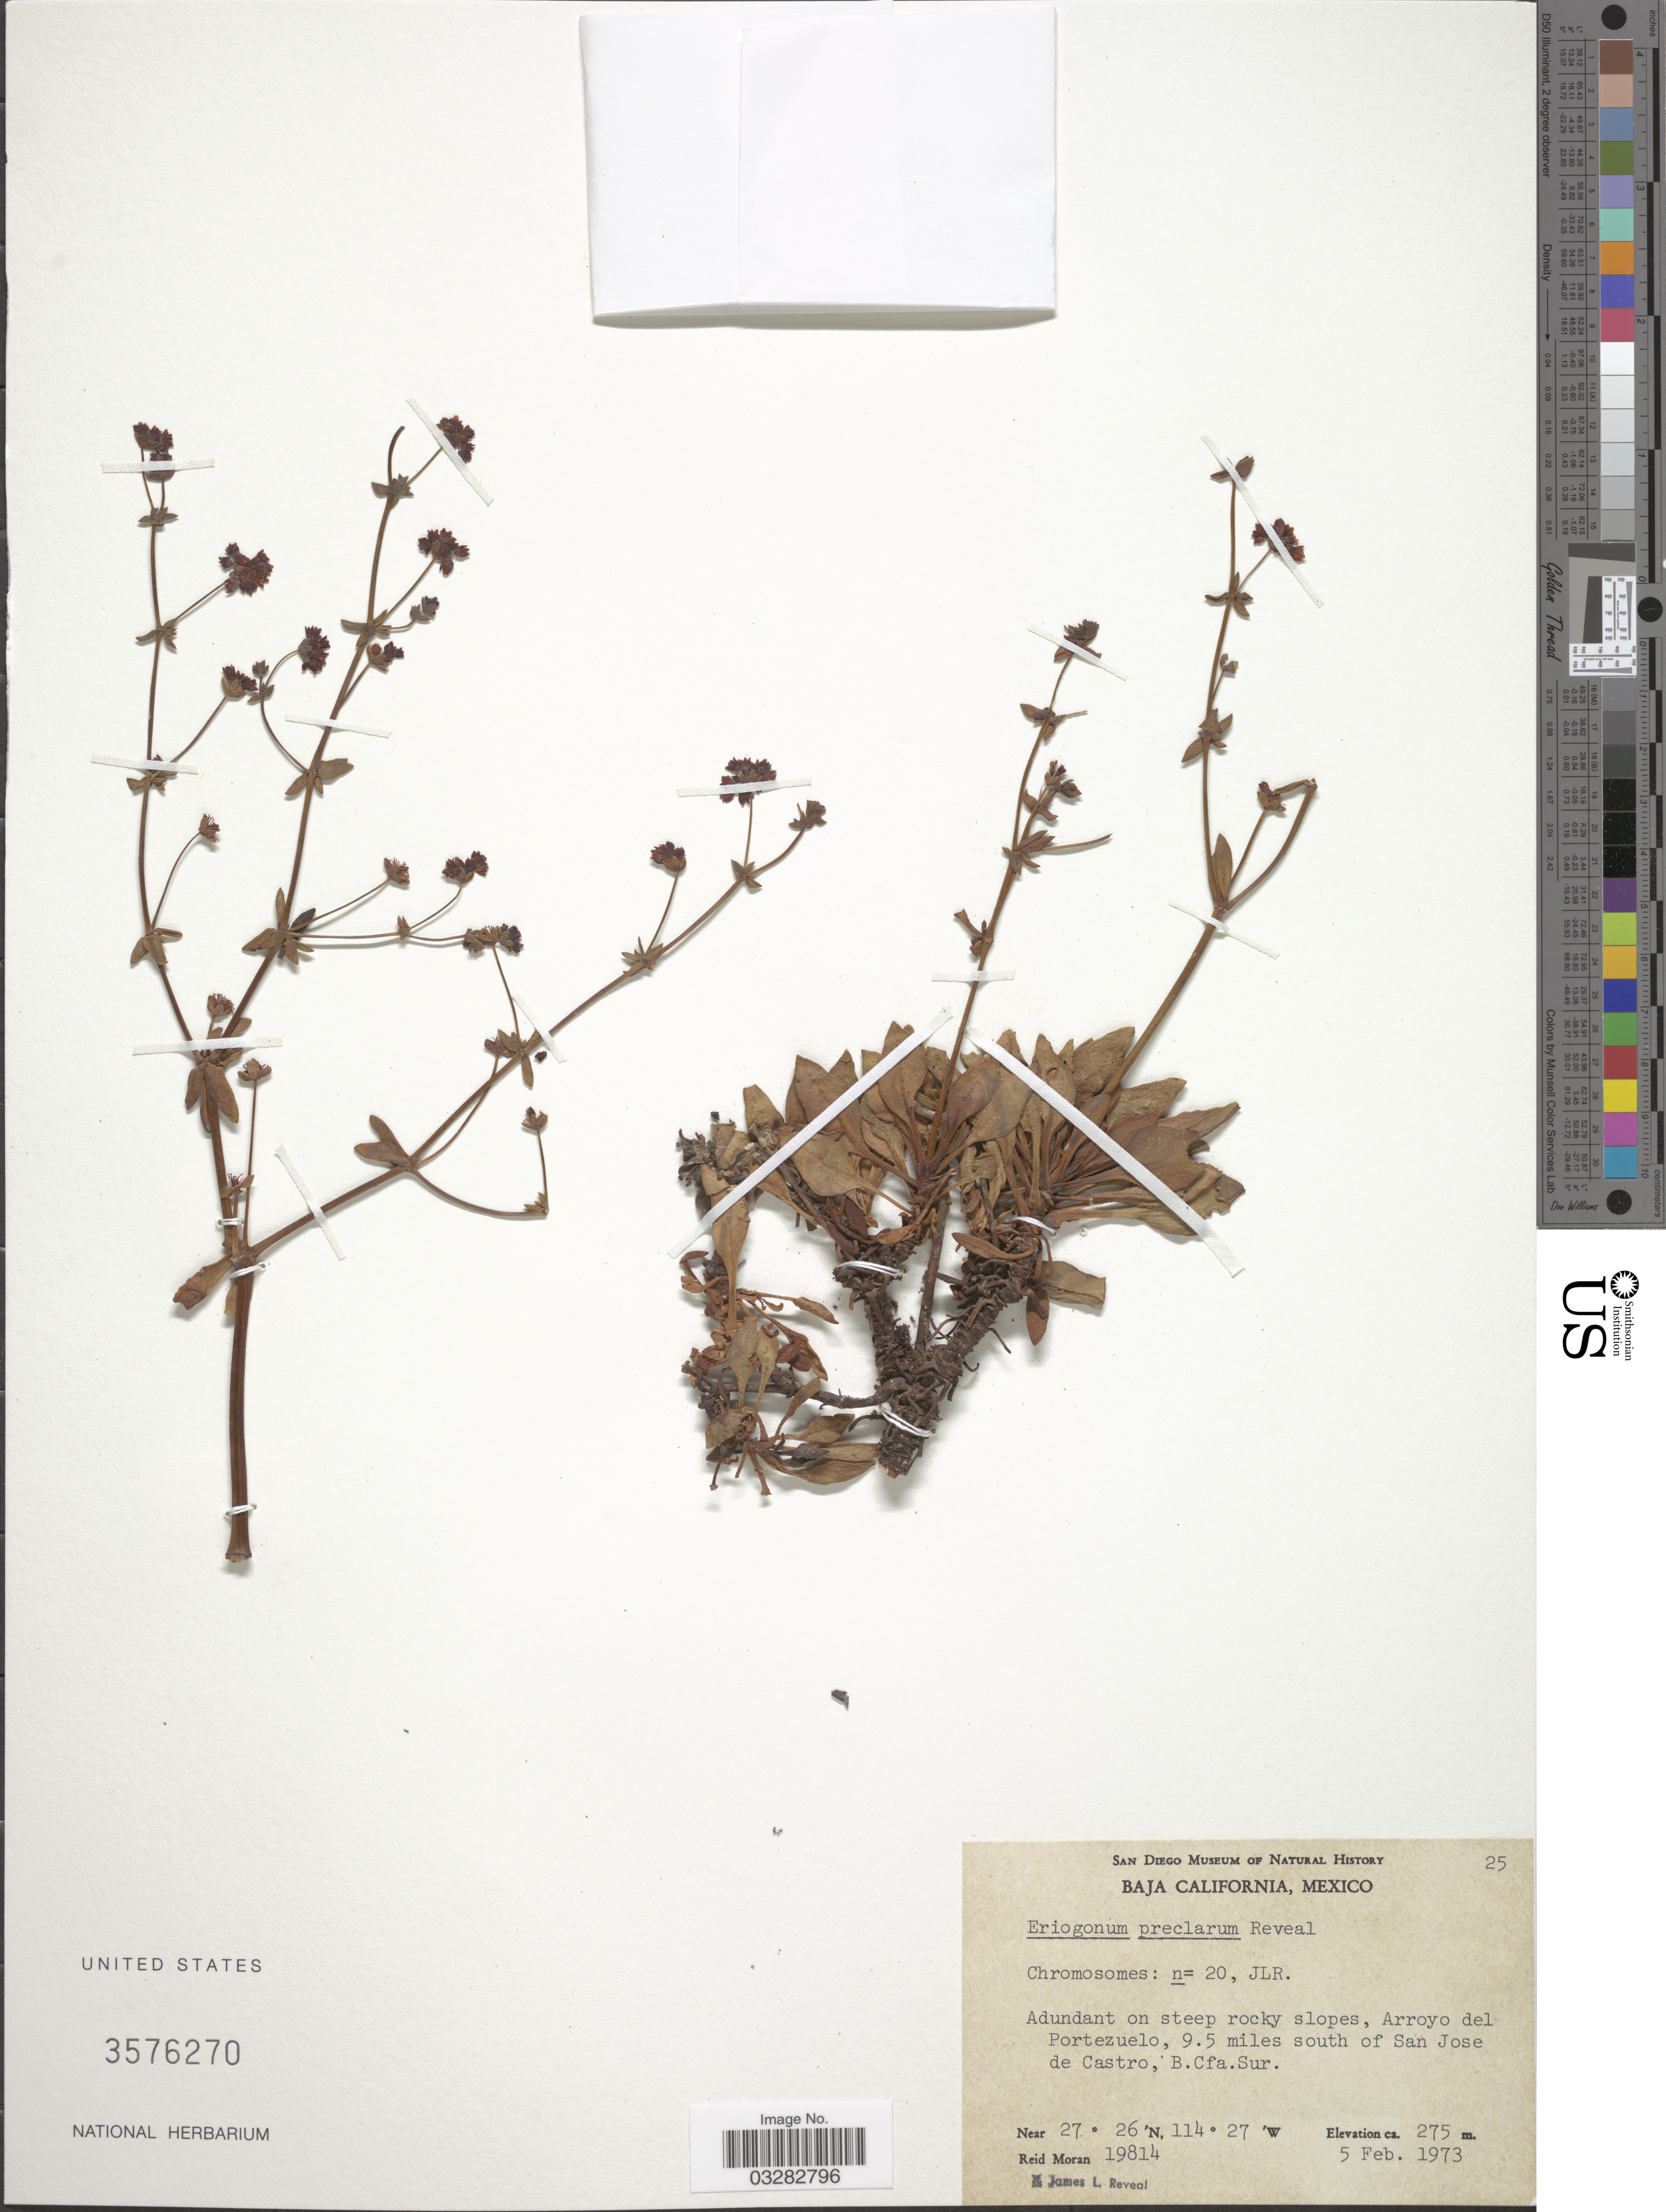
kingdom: Plantae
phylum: Tracheophyta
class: Magnoliopsida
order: Caryophyllales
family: Polygonaceae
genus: Eriogonum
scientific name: Eriogonum preclarum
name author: Reveal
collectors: R. V. Moran & J. L. Reveal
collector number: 19814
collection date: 1973-02-05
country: Mexico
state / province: Baja California Sur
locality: Arroyo del Portezuelo, 9.5 miles south of San Jose de Castro.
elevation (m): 275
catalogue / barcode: US 3576270